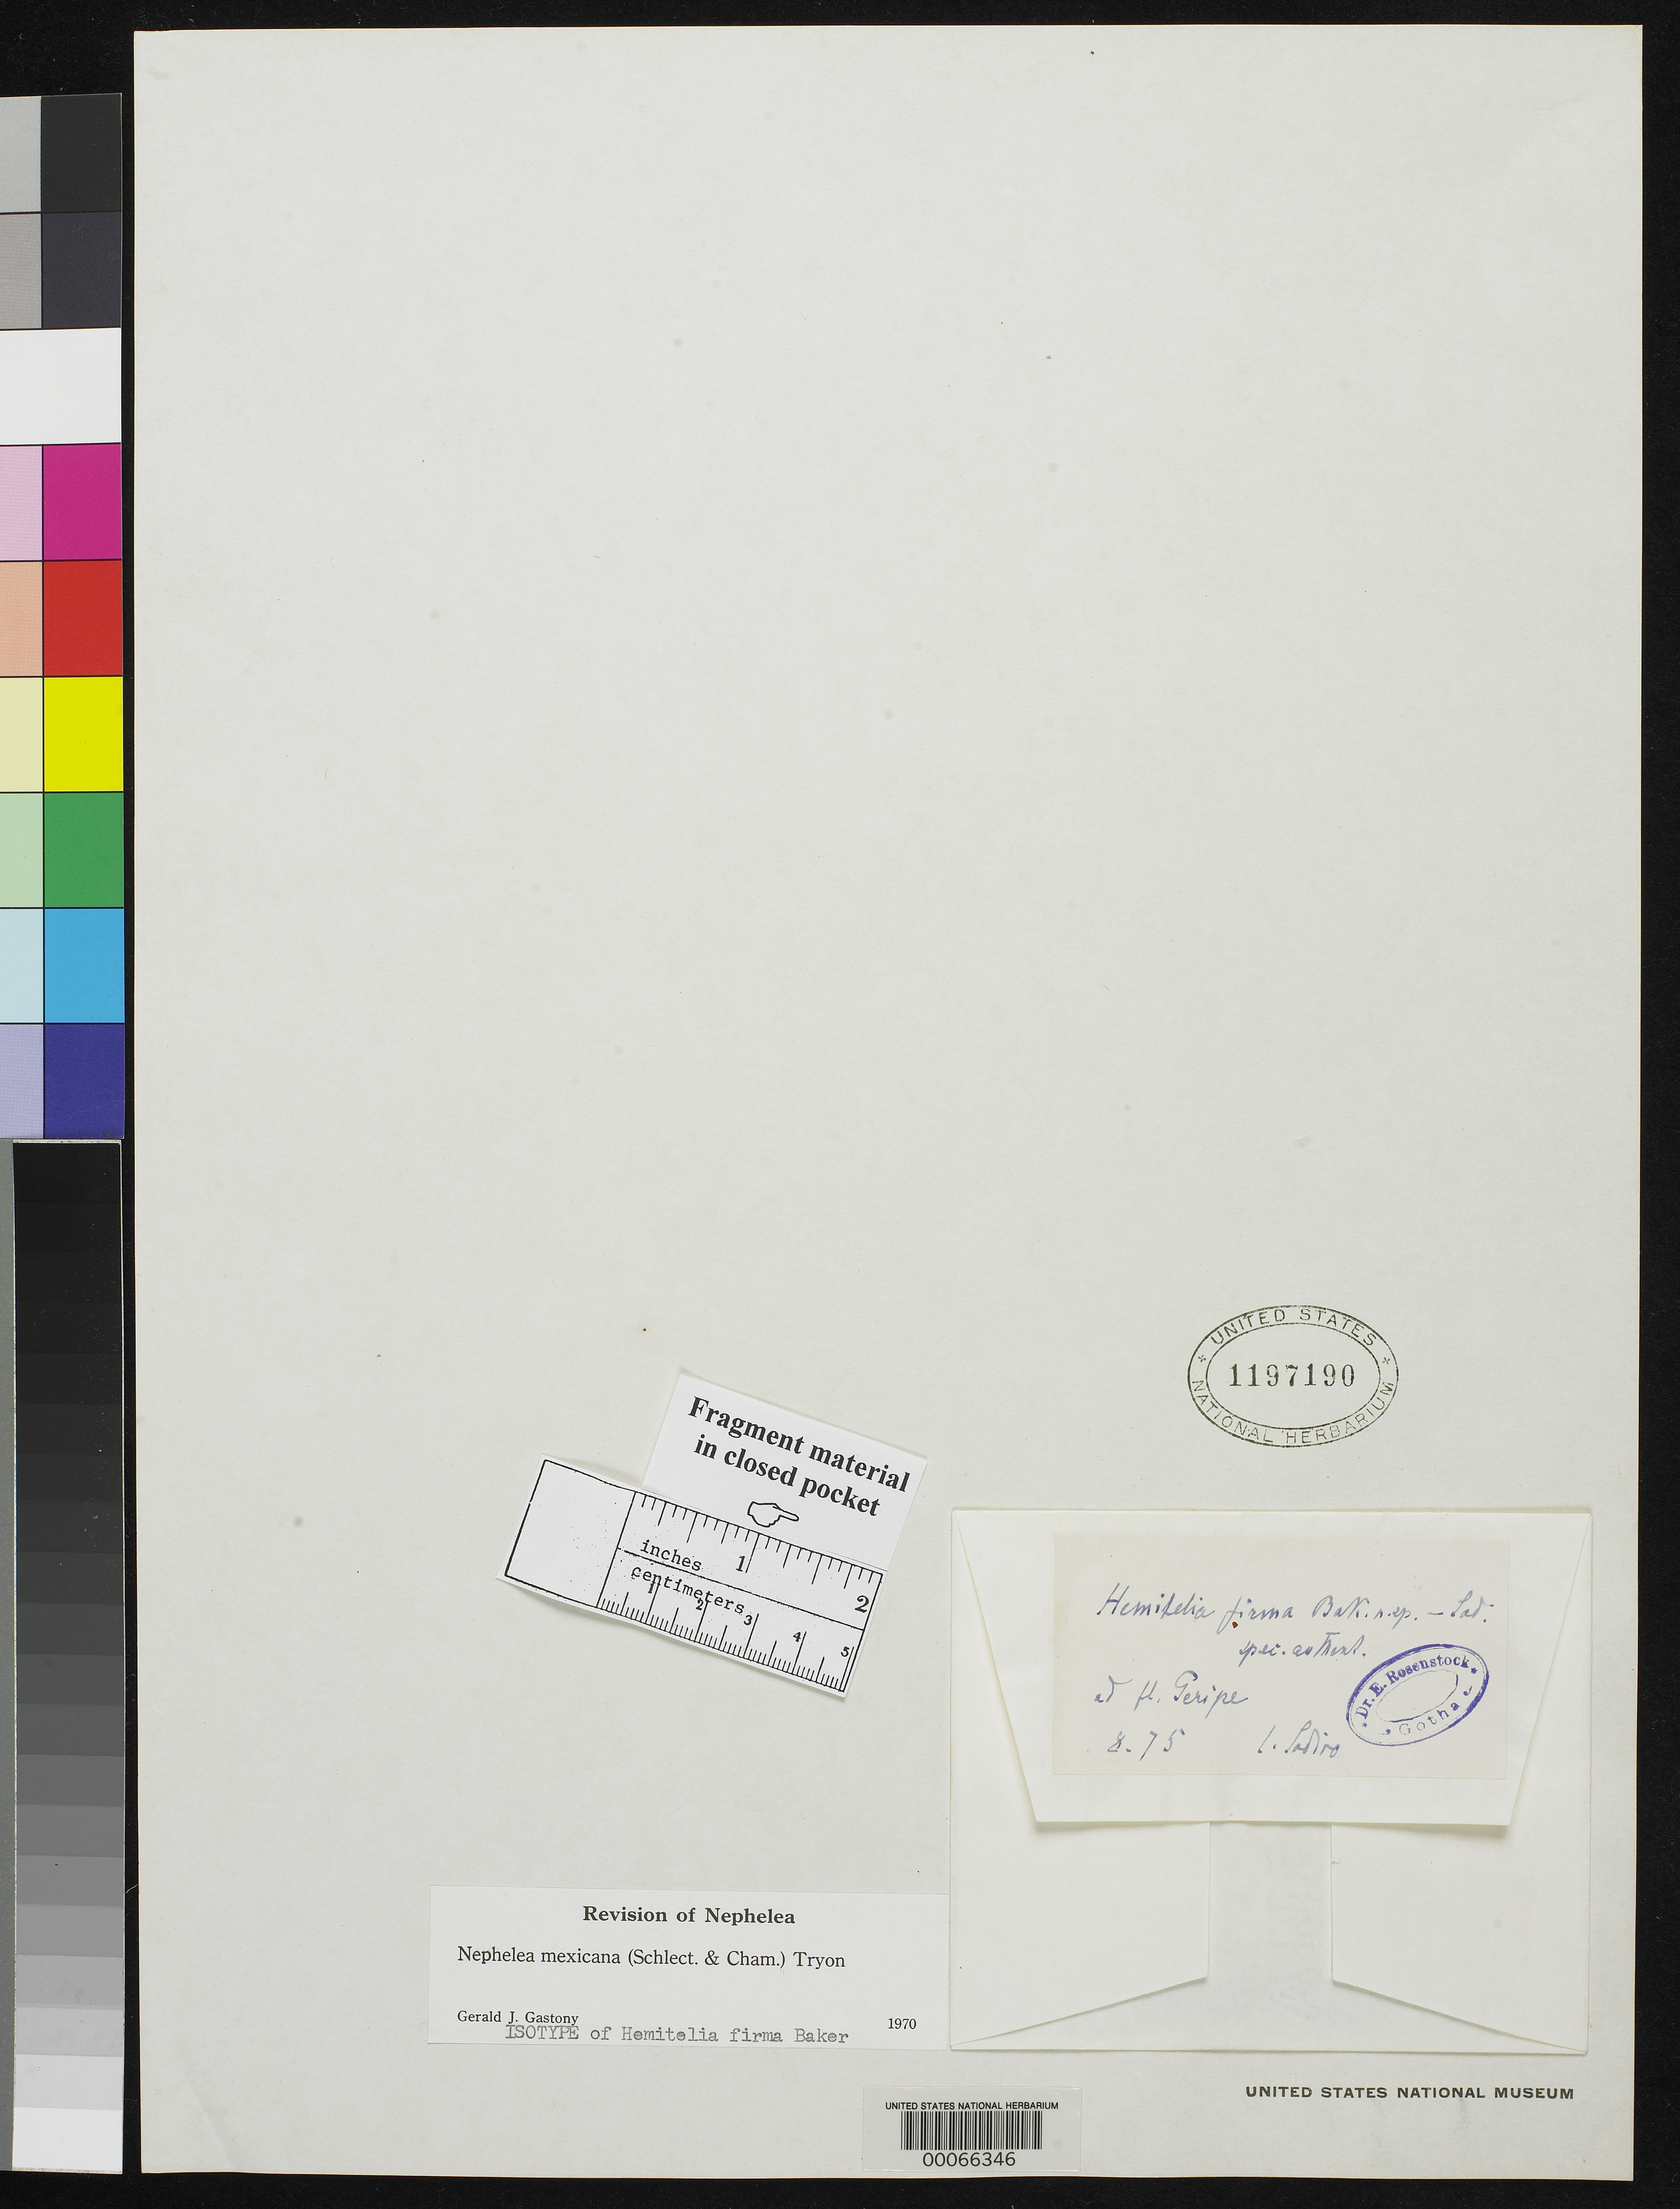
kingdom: Plantae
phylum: Tracheophyta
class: Polypodiopsida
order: Cyatheales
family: Cyatheaceae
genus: Hemitelia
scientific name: Hemitelia firma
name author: Baker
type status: Isotype Fragment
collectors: L. Sodiro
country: Ecuador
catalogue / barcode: US 1197190